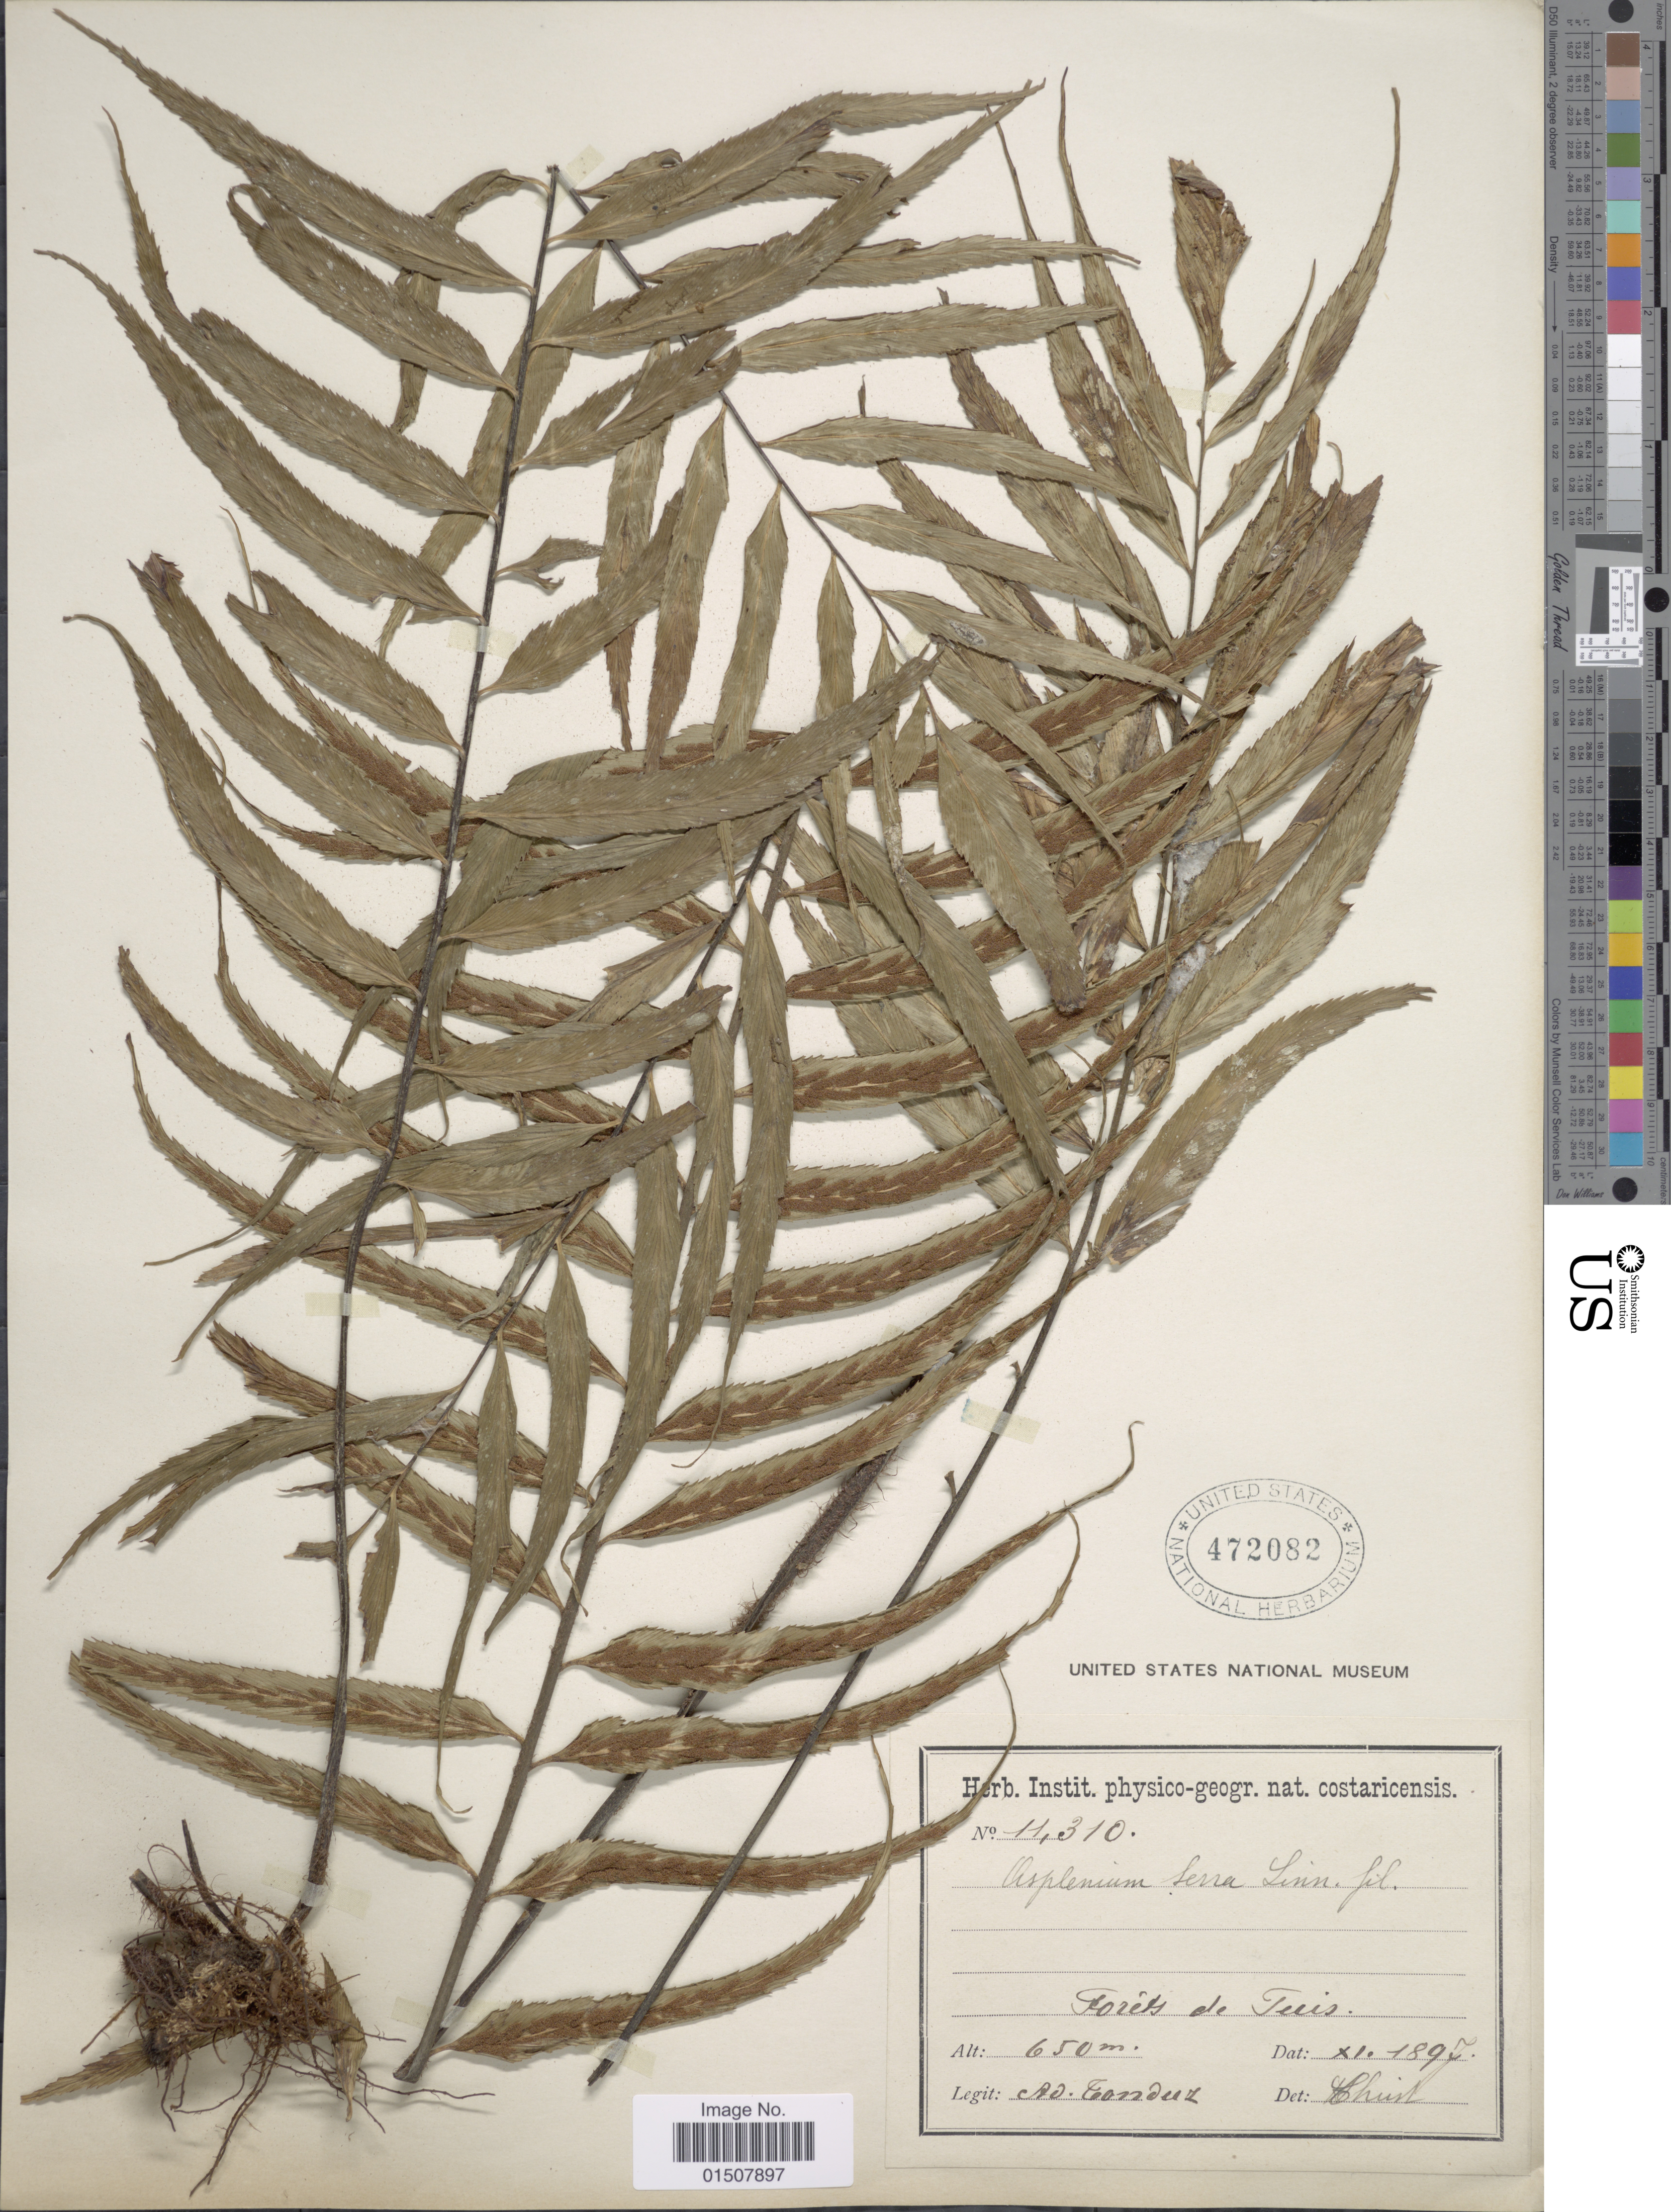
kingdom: Plantae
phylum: Tracheophyta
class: Polypodiopsida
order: Polypodiales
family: Aspleniaceae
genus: Asplenium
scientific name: Asplenium serra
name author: Langsd. & Fisch.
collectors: A. Tonduz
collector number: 11310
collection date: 1897-11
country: Costa Rica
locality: Forets de Tuis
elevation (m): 650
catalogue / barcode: US 472082